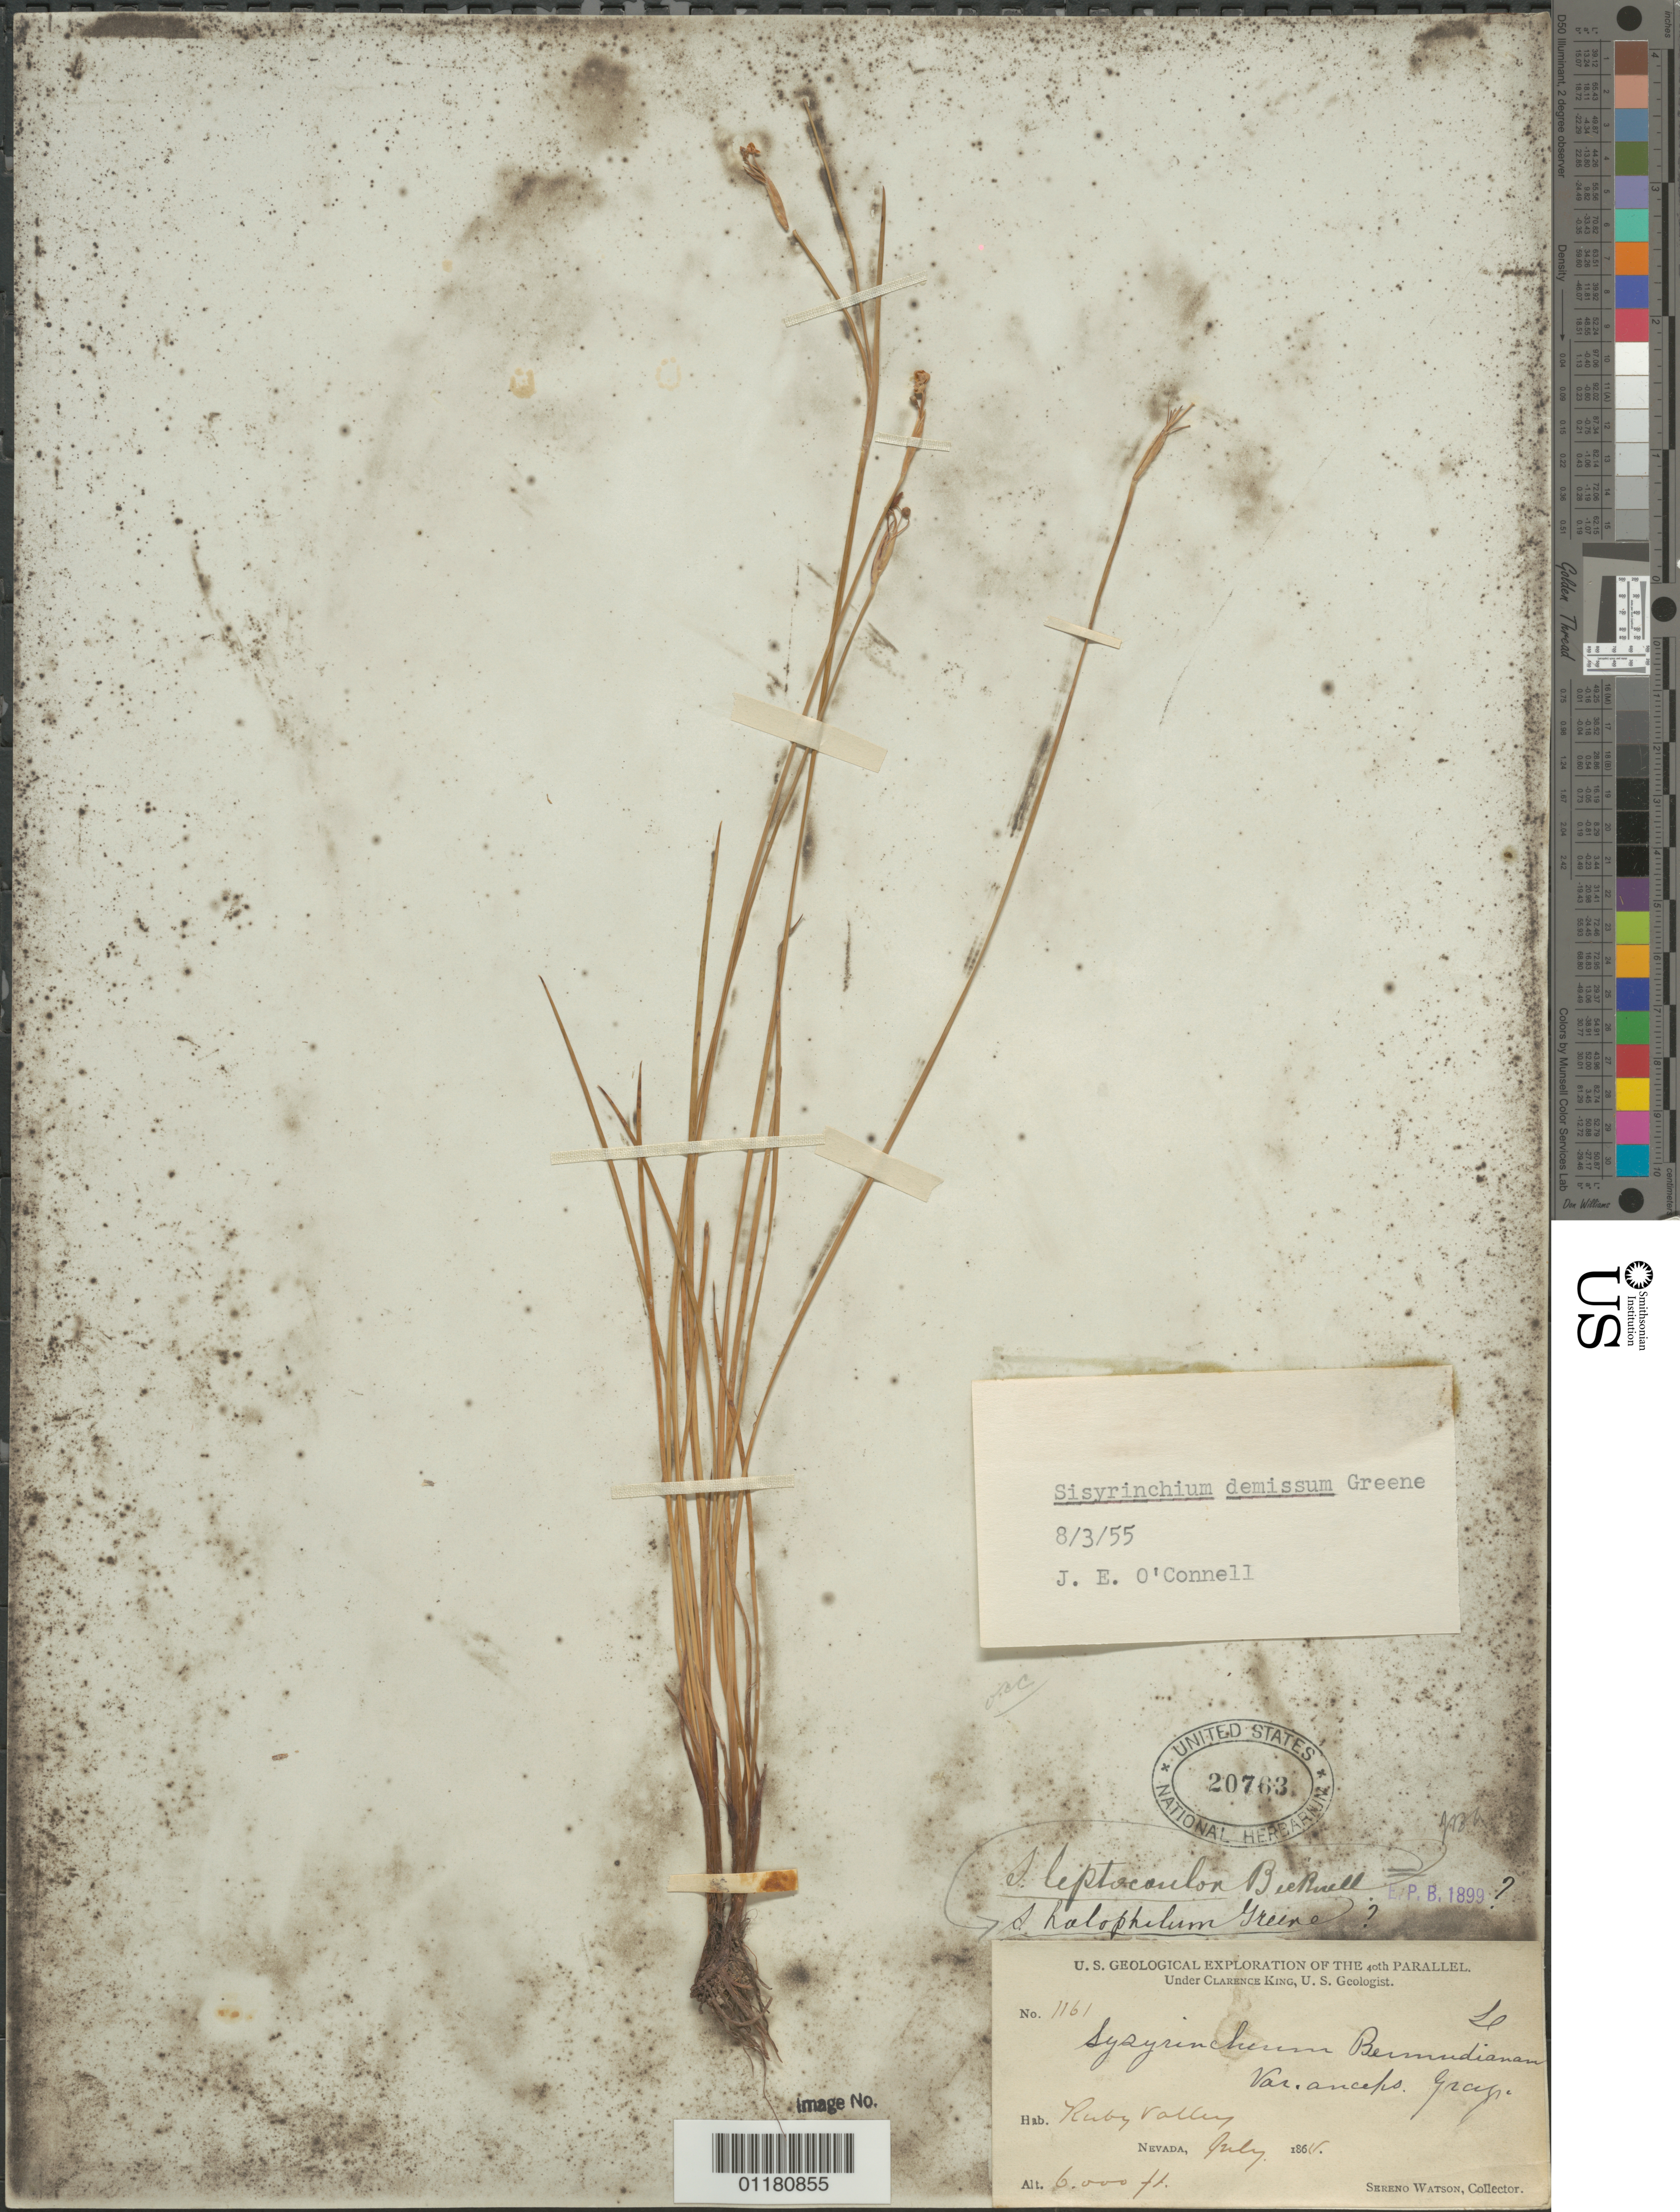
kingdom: Plantae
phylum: Tracheophyta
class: Liliopsida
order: Asparagales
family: Iridaceae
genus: Sisyrinchium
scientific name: Sisyrinchium demissum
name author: Greene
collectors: S. Watson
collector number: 1161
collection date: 1868-07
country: United States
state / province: Nevada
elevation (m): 1829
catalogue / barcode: US 20763